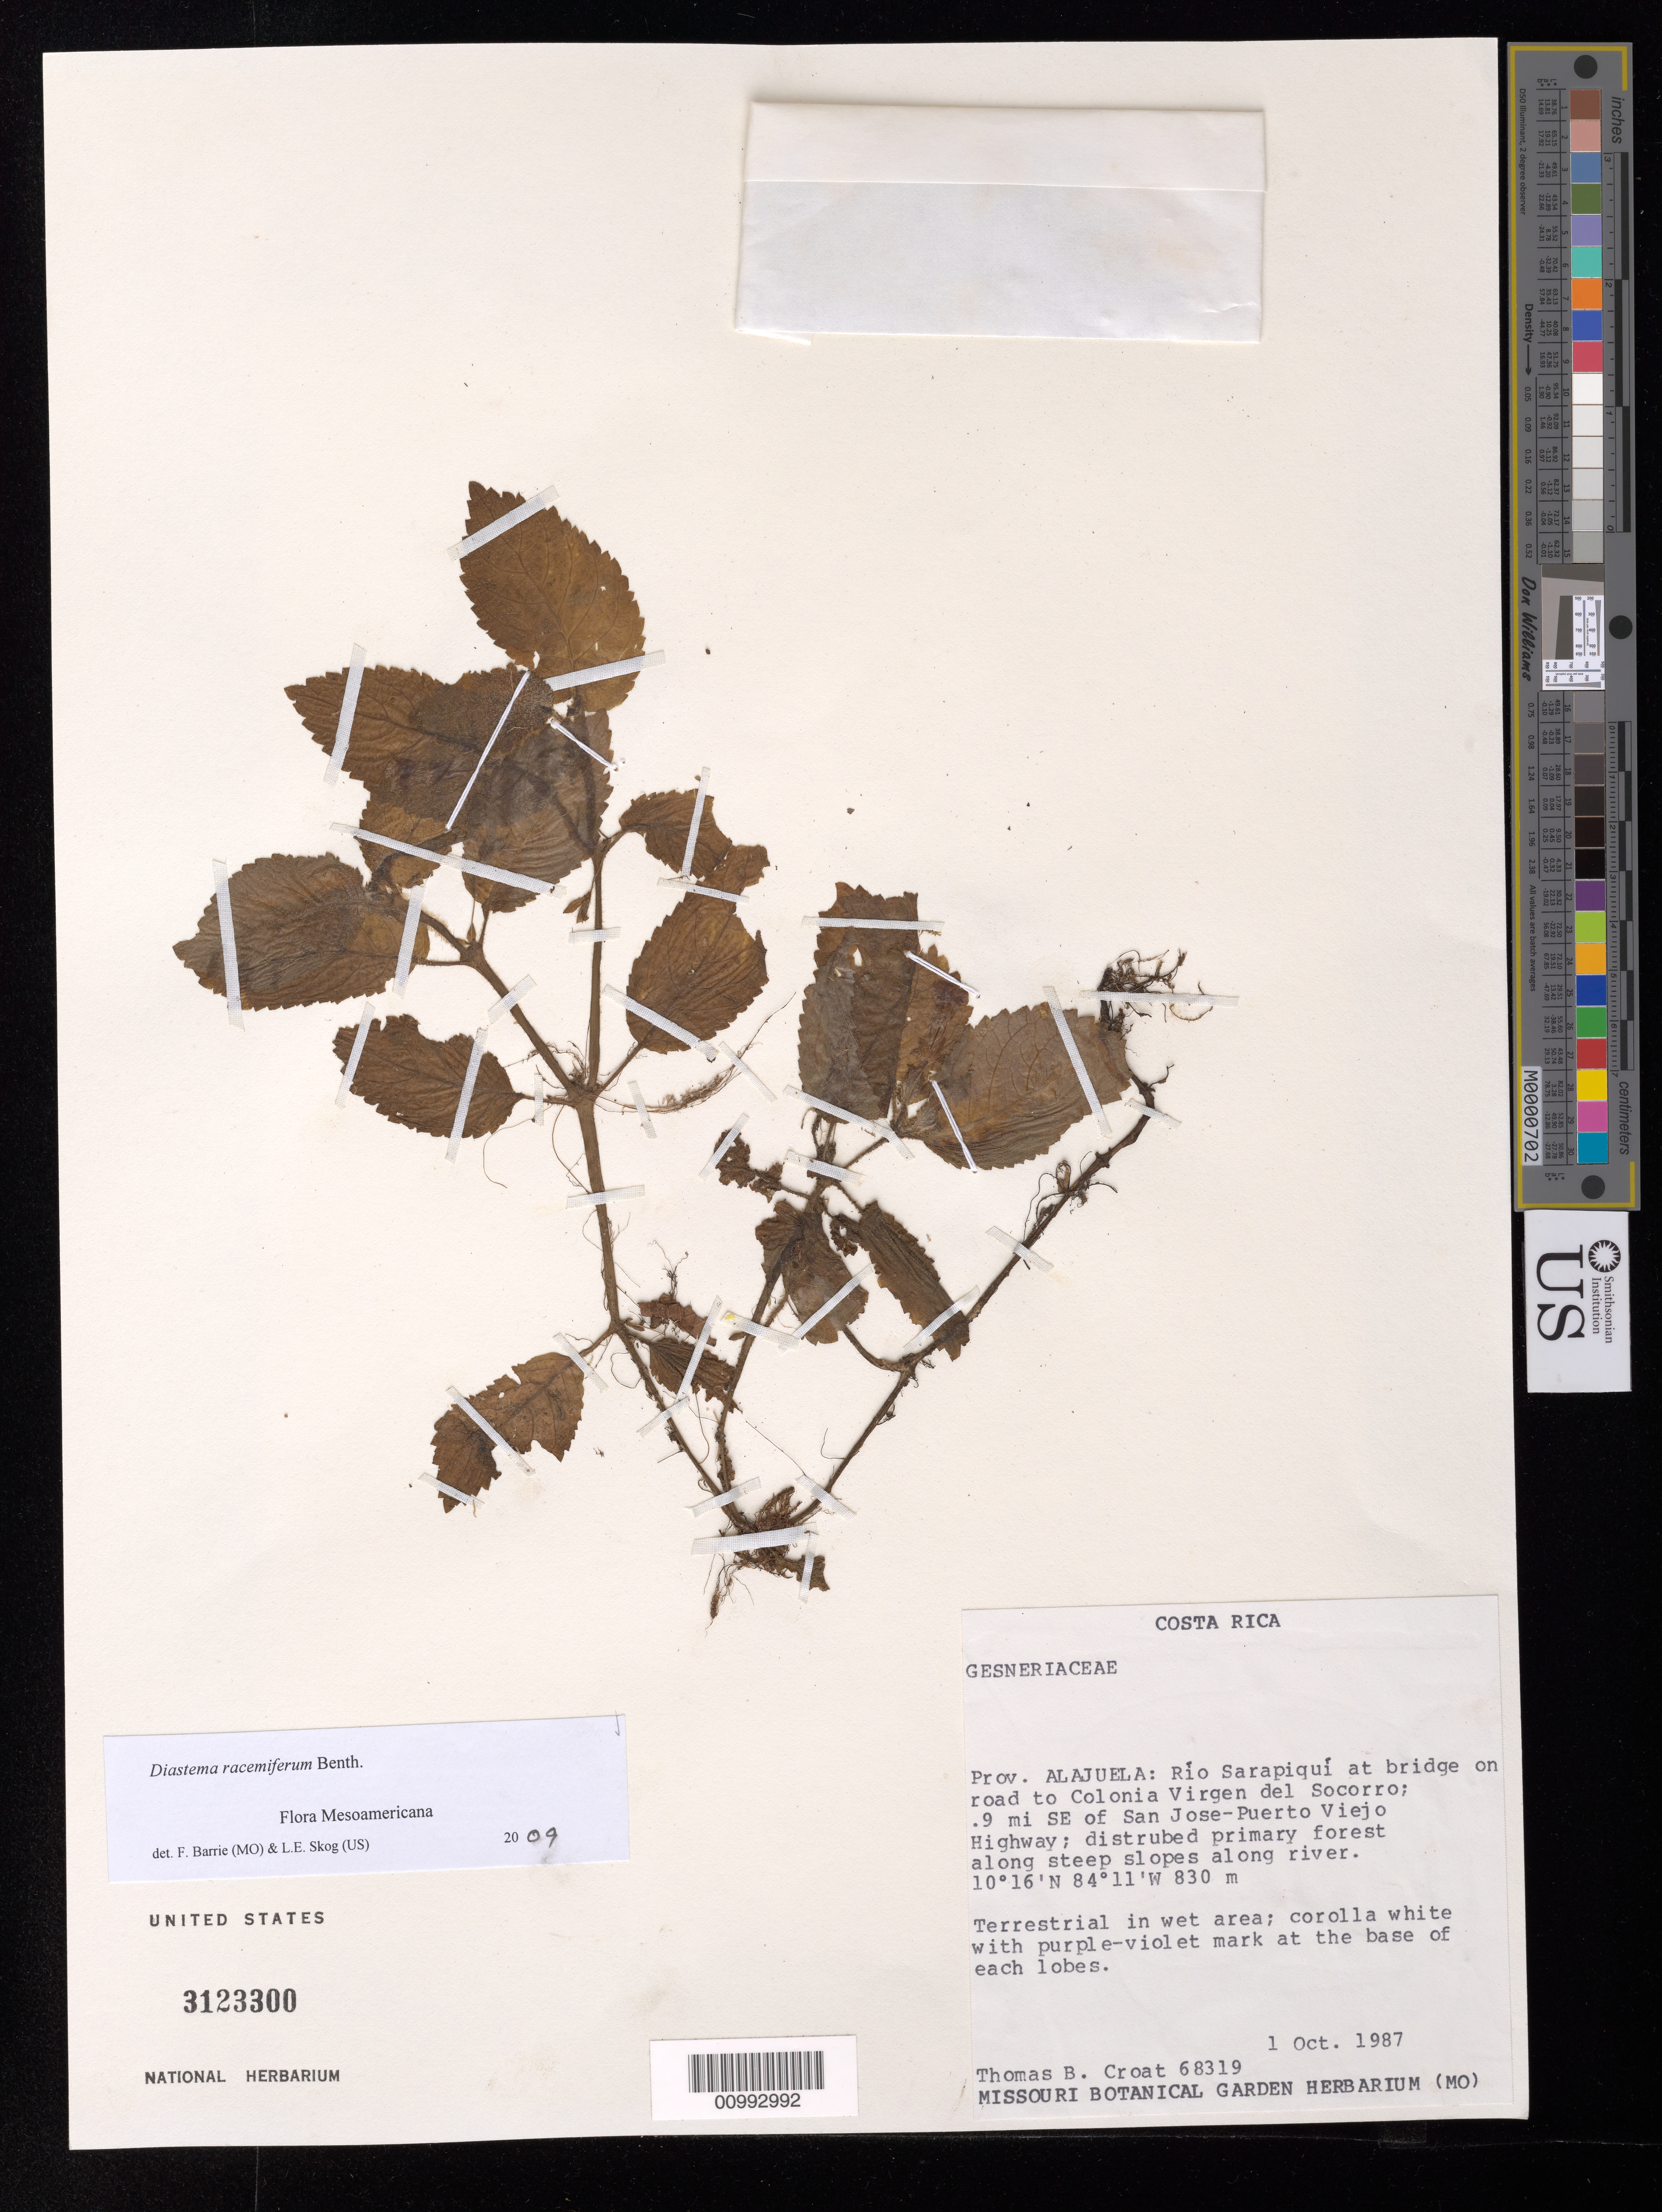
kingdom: Plantae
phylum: Tracheophyta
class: Magnoliopsida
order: Lamiales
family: Gesneriaceae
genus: Diastema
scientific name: Diastema racemiferum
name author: Benth.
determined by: Barrie, F. R.; Skog, Laurence E.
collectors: T. B. Croat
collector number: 68319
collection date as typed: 01 Oct 1987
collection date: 1987-10-01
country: Costa Rica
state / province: Alajuela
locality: Prov. Alajuela: Río Sarapiquí at bridge on road to Colonia Virgen del Socorro; 0.9 mi SE of San José-Puerto Viejo Highway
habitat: Disturbed primary forest along steep slopes along river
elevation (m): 830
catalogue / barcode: US 3123300